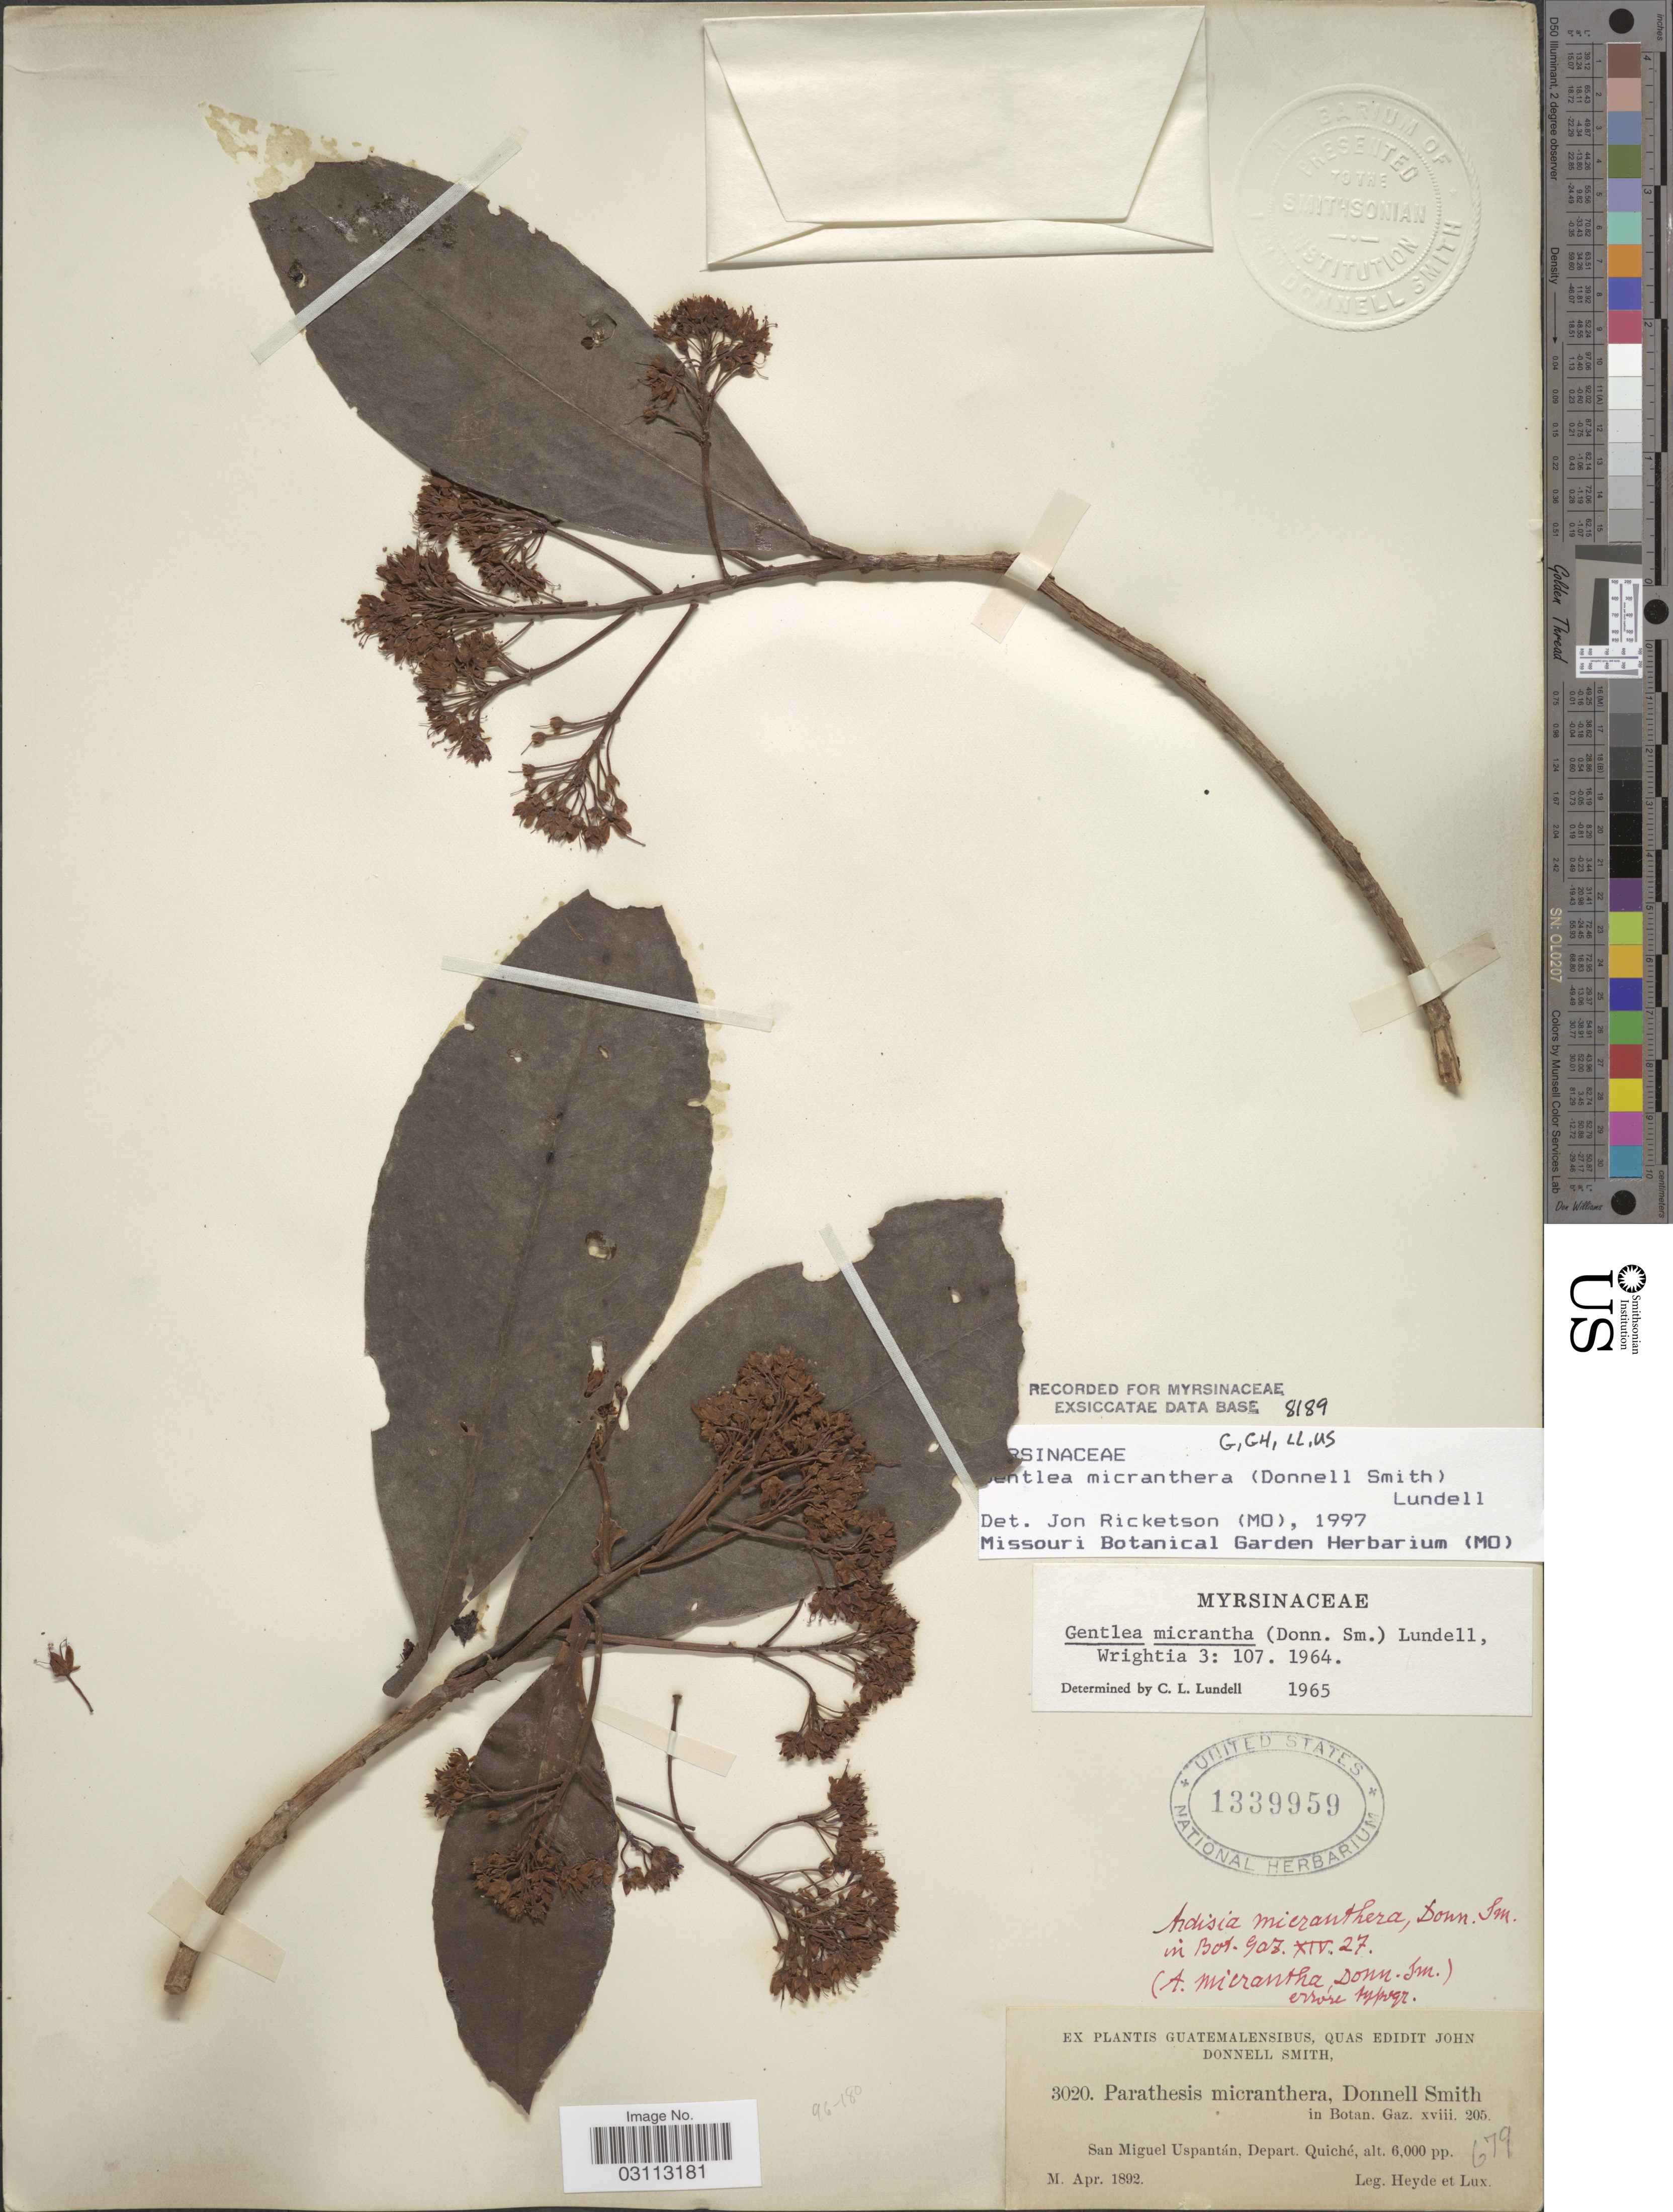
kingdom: Plantae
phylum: Tracheophyta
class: Magnoliopsida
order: Ericales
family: Primulaceae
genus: Gentlea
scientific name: Gentlea micranthera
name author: (Donn. Sm.) Lundell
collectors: Heyde & Lux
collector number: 3020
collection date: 1892-04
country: Guatemala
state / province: El Quiché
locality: San Miguel Uspantán, Depart. Quiché.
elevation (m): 1829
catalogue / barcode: US 1339959